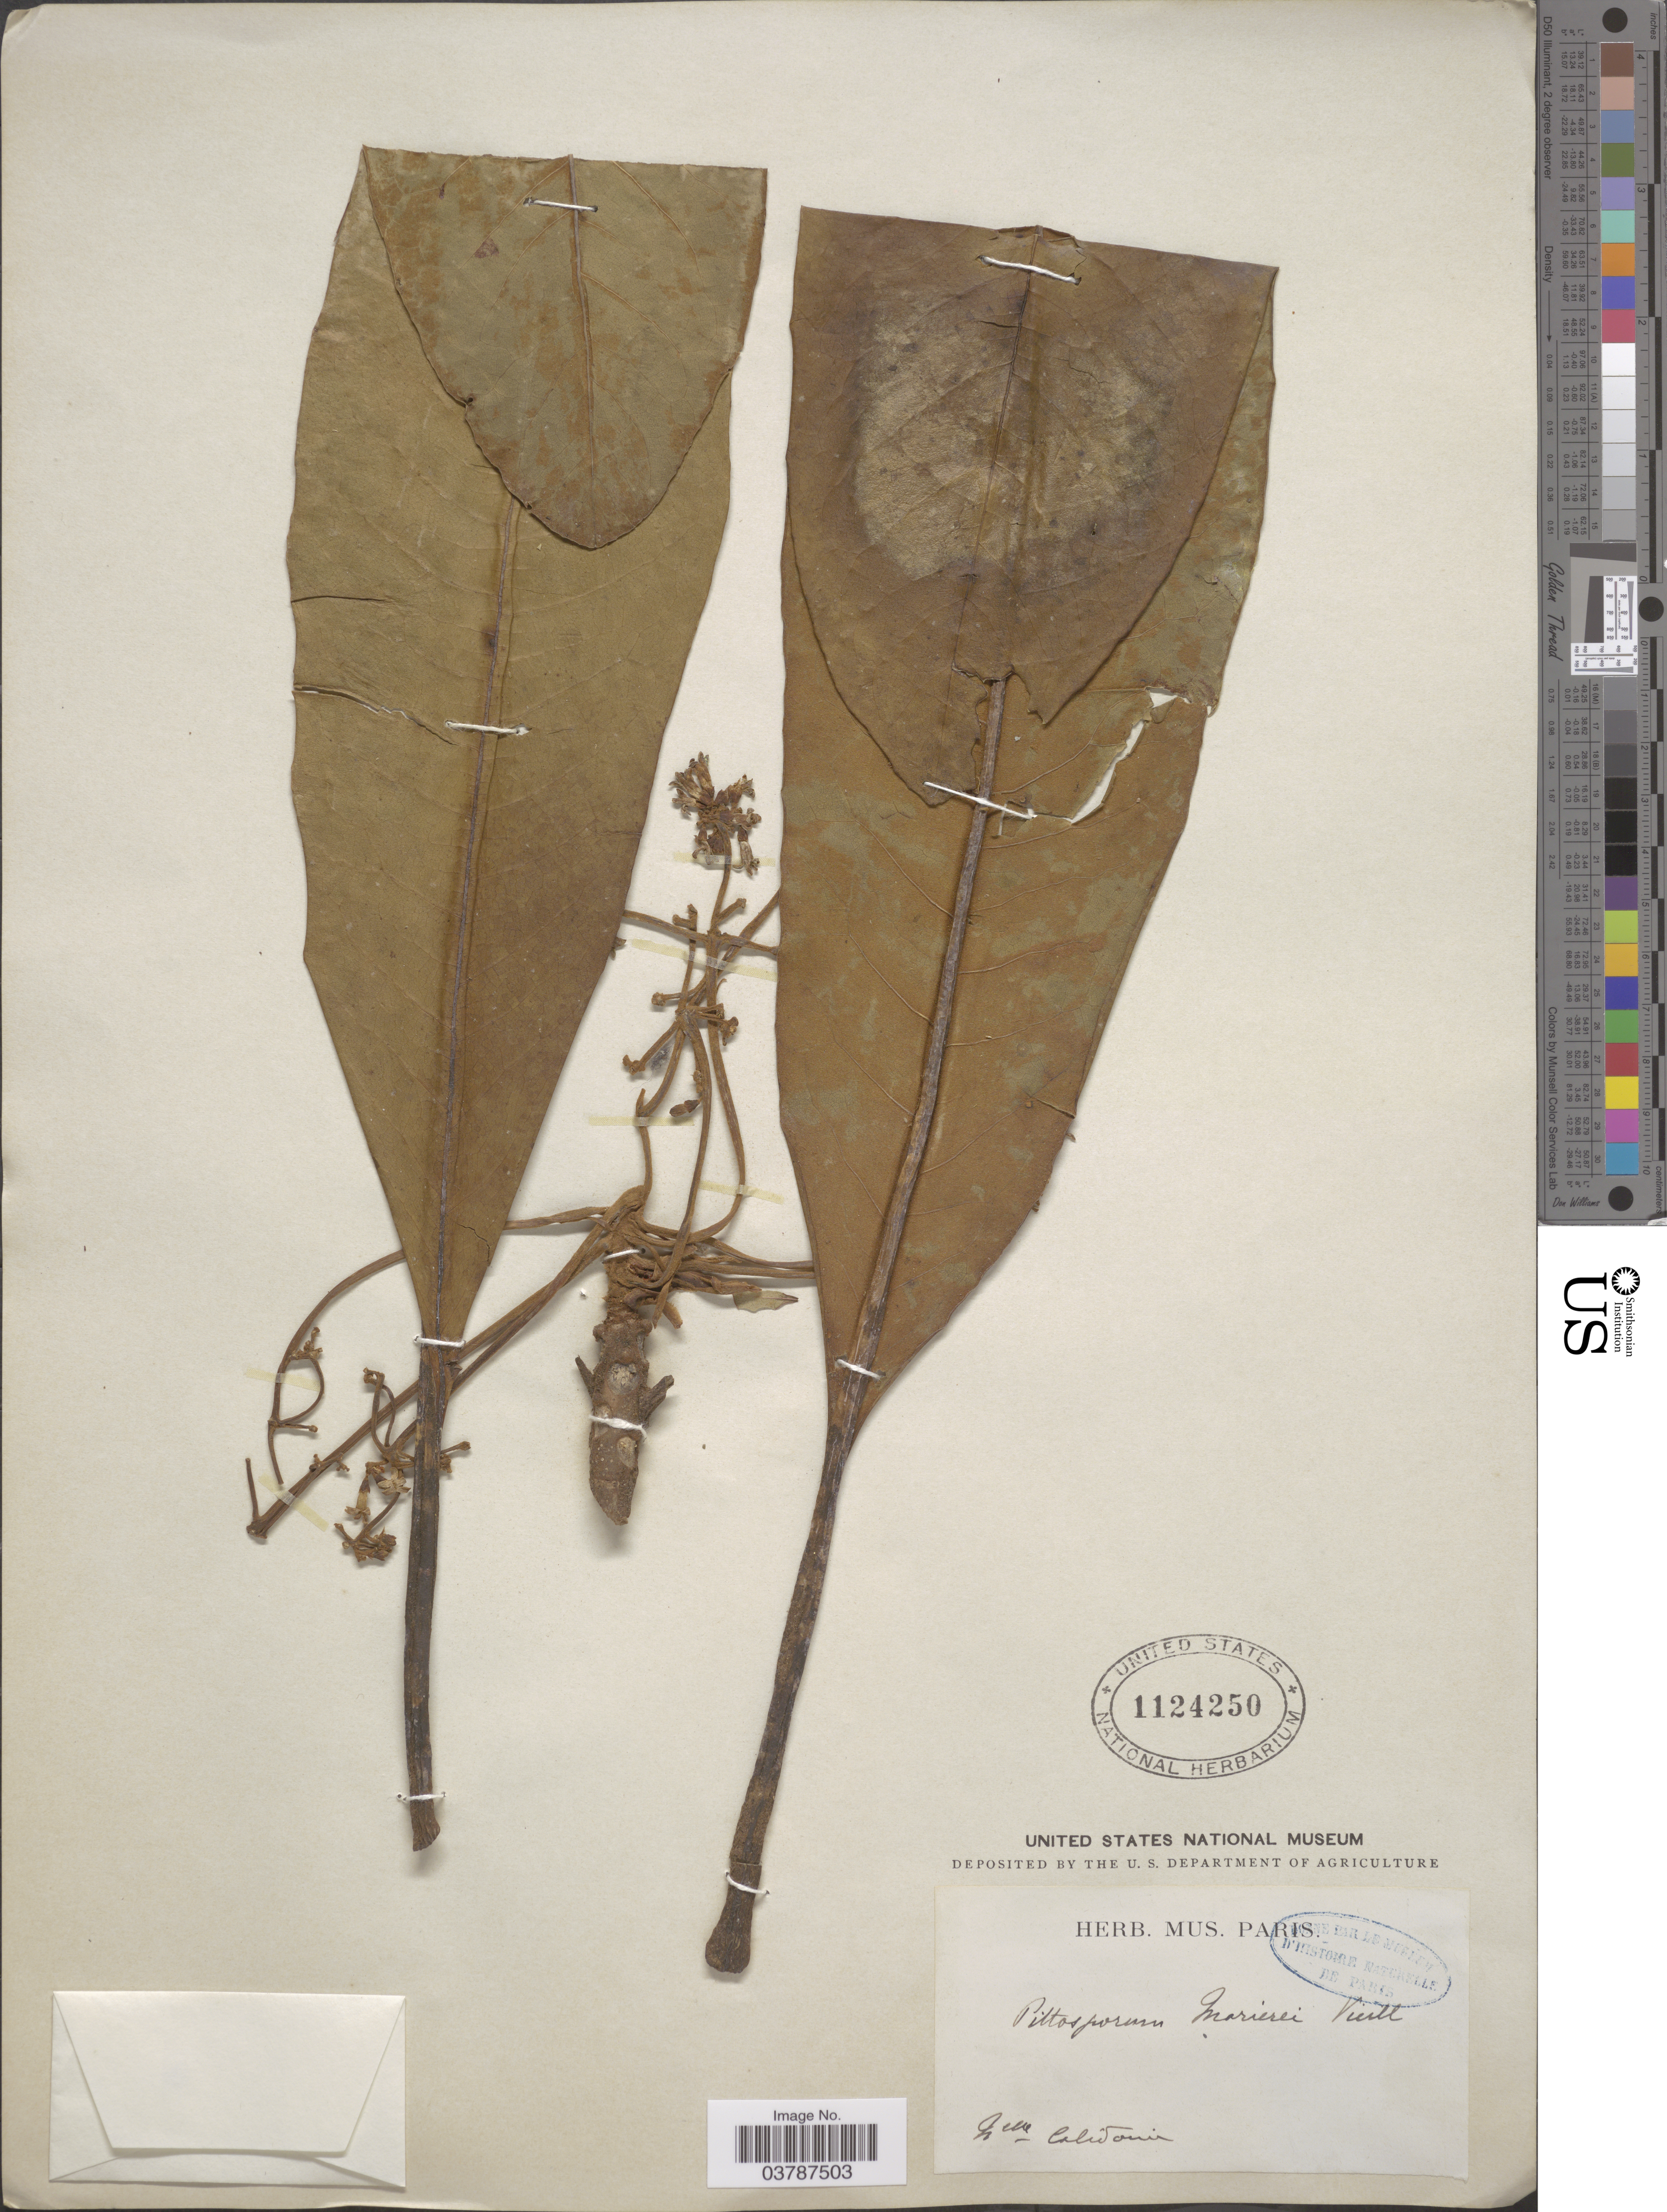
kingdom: Plantae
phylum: Tracheophyta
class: Magnoliopsida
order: Apiales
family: Pittosporaceae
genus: Pittosporum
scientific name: Pittosporum morierei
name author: Vieill. ex Guillaumin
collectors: ex herb. Mus. Paris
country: New Caledonia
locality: Nelle Calidonie.*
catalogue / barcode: US 1124250